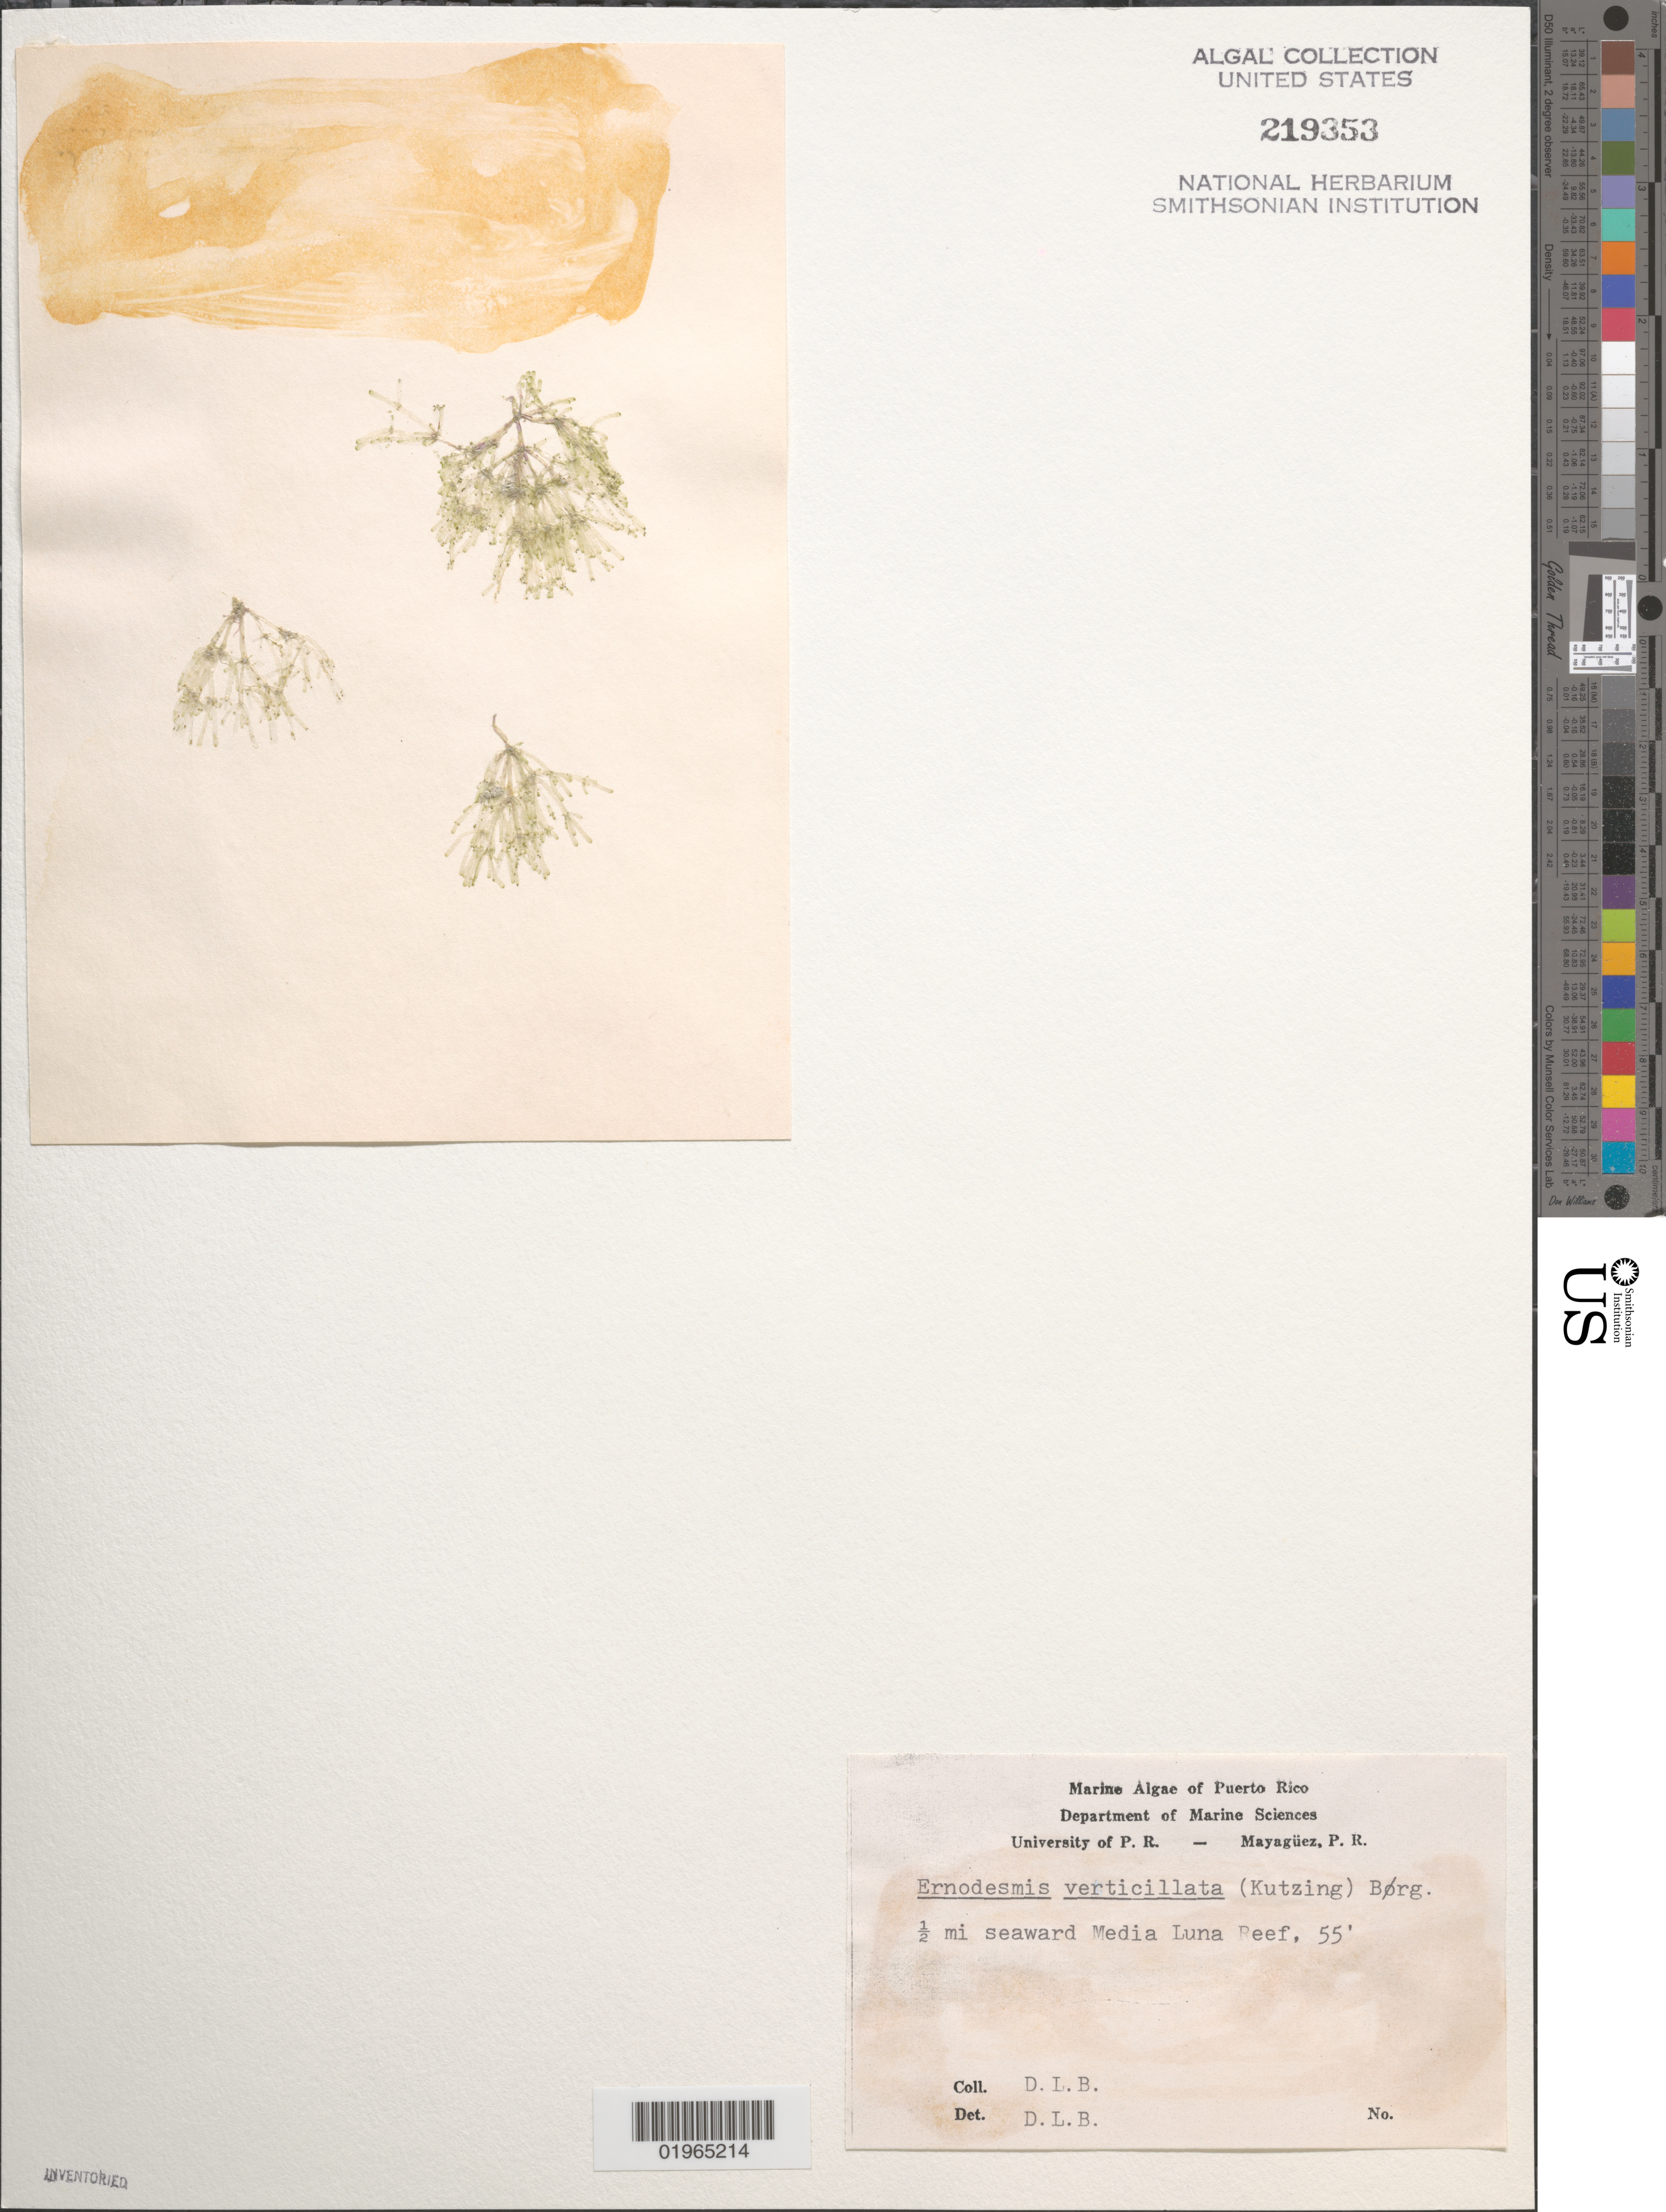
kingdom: Plantae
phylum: Chlorophyta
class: Ulvophyceae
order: Siphonocladales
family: Siphonocladaceae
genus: Ernodesmis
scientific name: Ernodesmis verticillata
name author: (Kütz.) Børgesen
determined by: Ballantine, D. L.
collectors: D.L. Ballantine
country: Puerto Rico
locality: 1/2 mi seaward Media Luna Reef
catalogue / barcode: US 219353